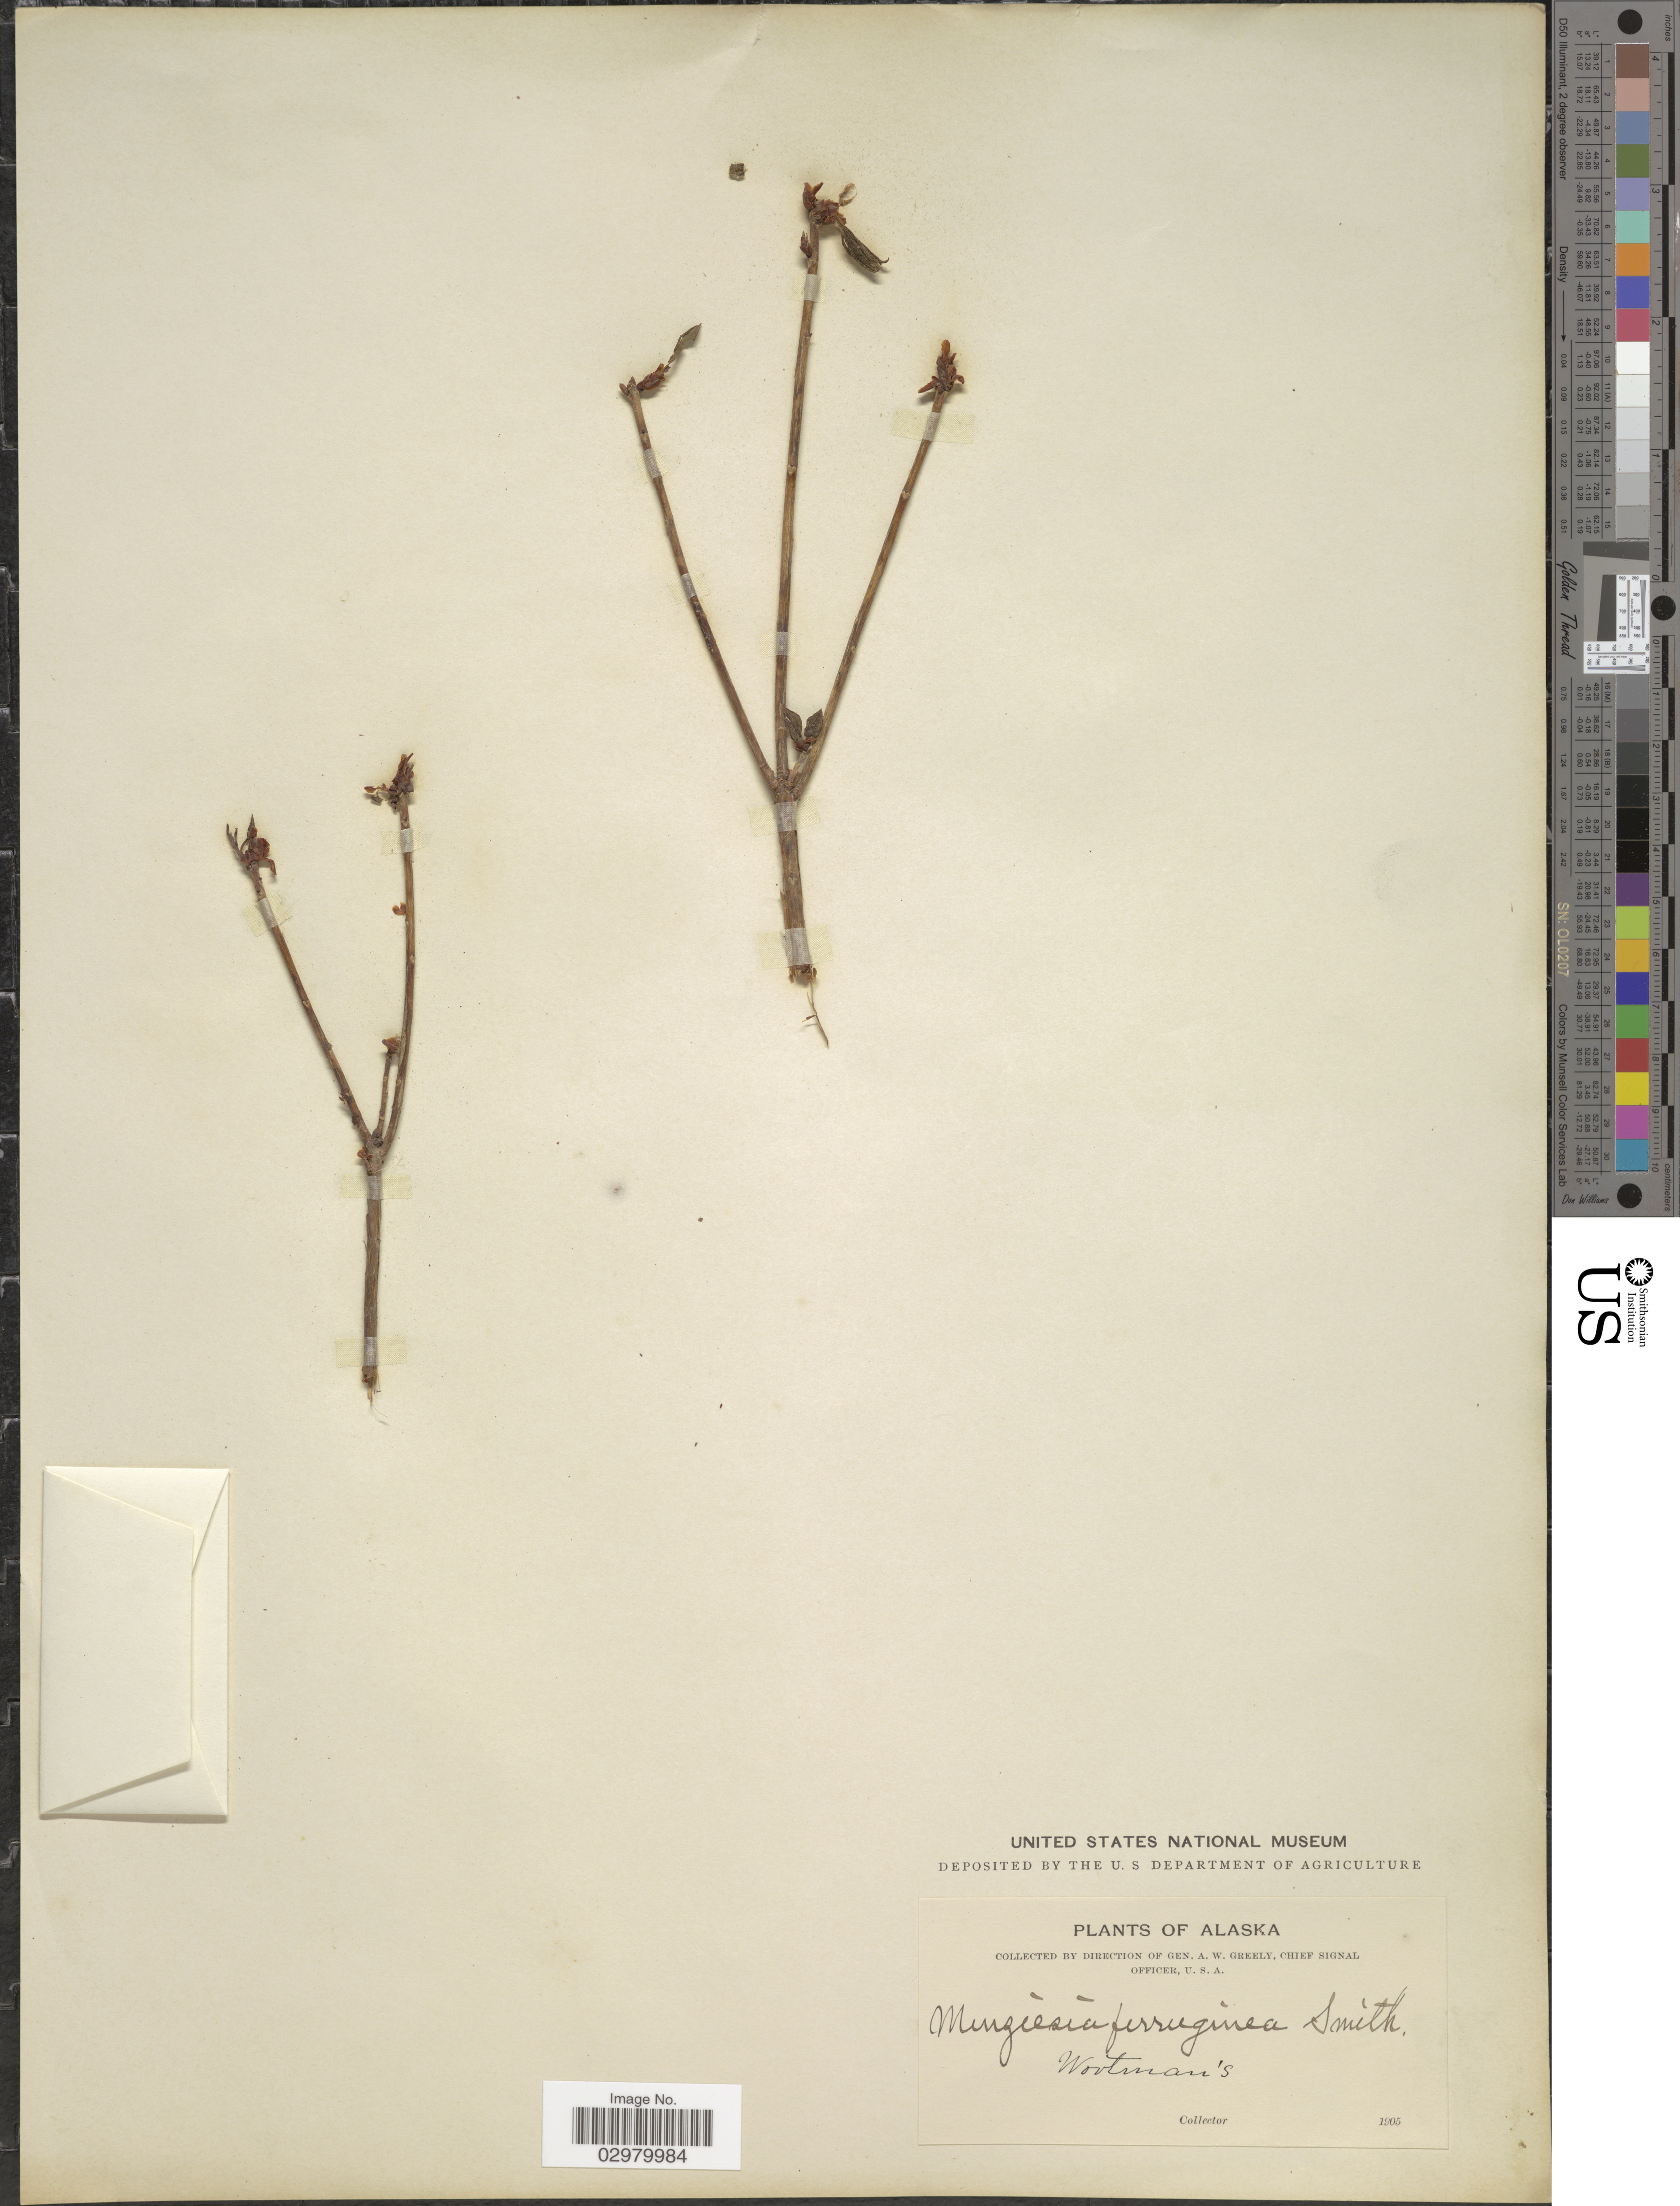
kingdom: Plantae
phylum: Tracheophyta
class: Magnoliopsida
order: Ericales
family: Ericaceae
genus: Menziesia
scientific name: Menziesia ferruginea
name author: Sm.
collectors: A. Greely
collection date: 1905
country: United States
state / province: Alaska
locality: Wortman's.